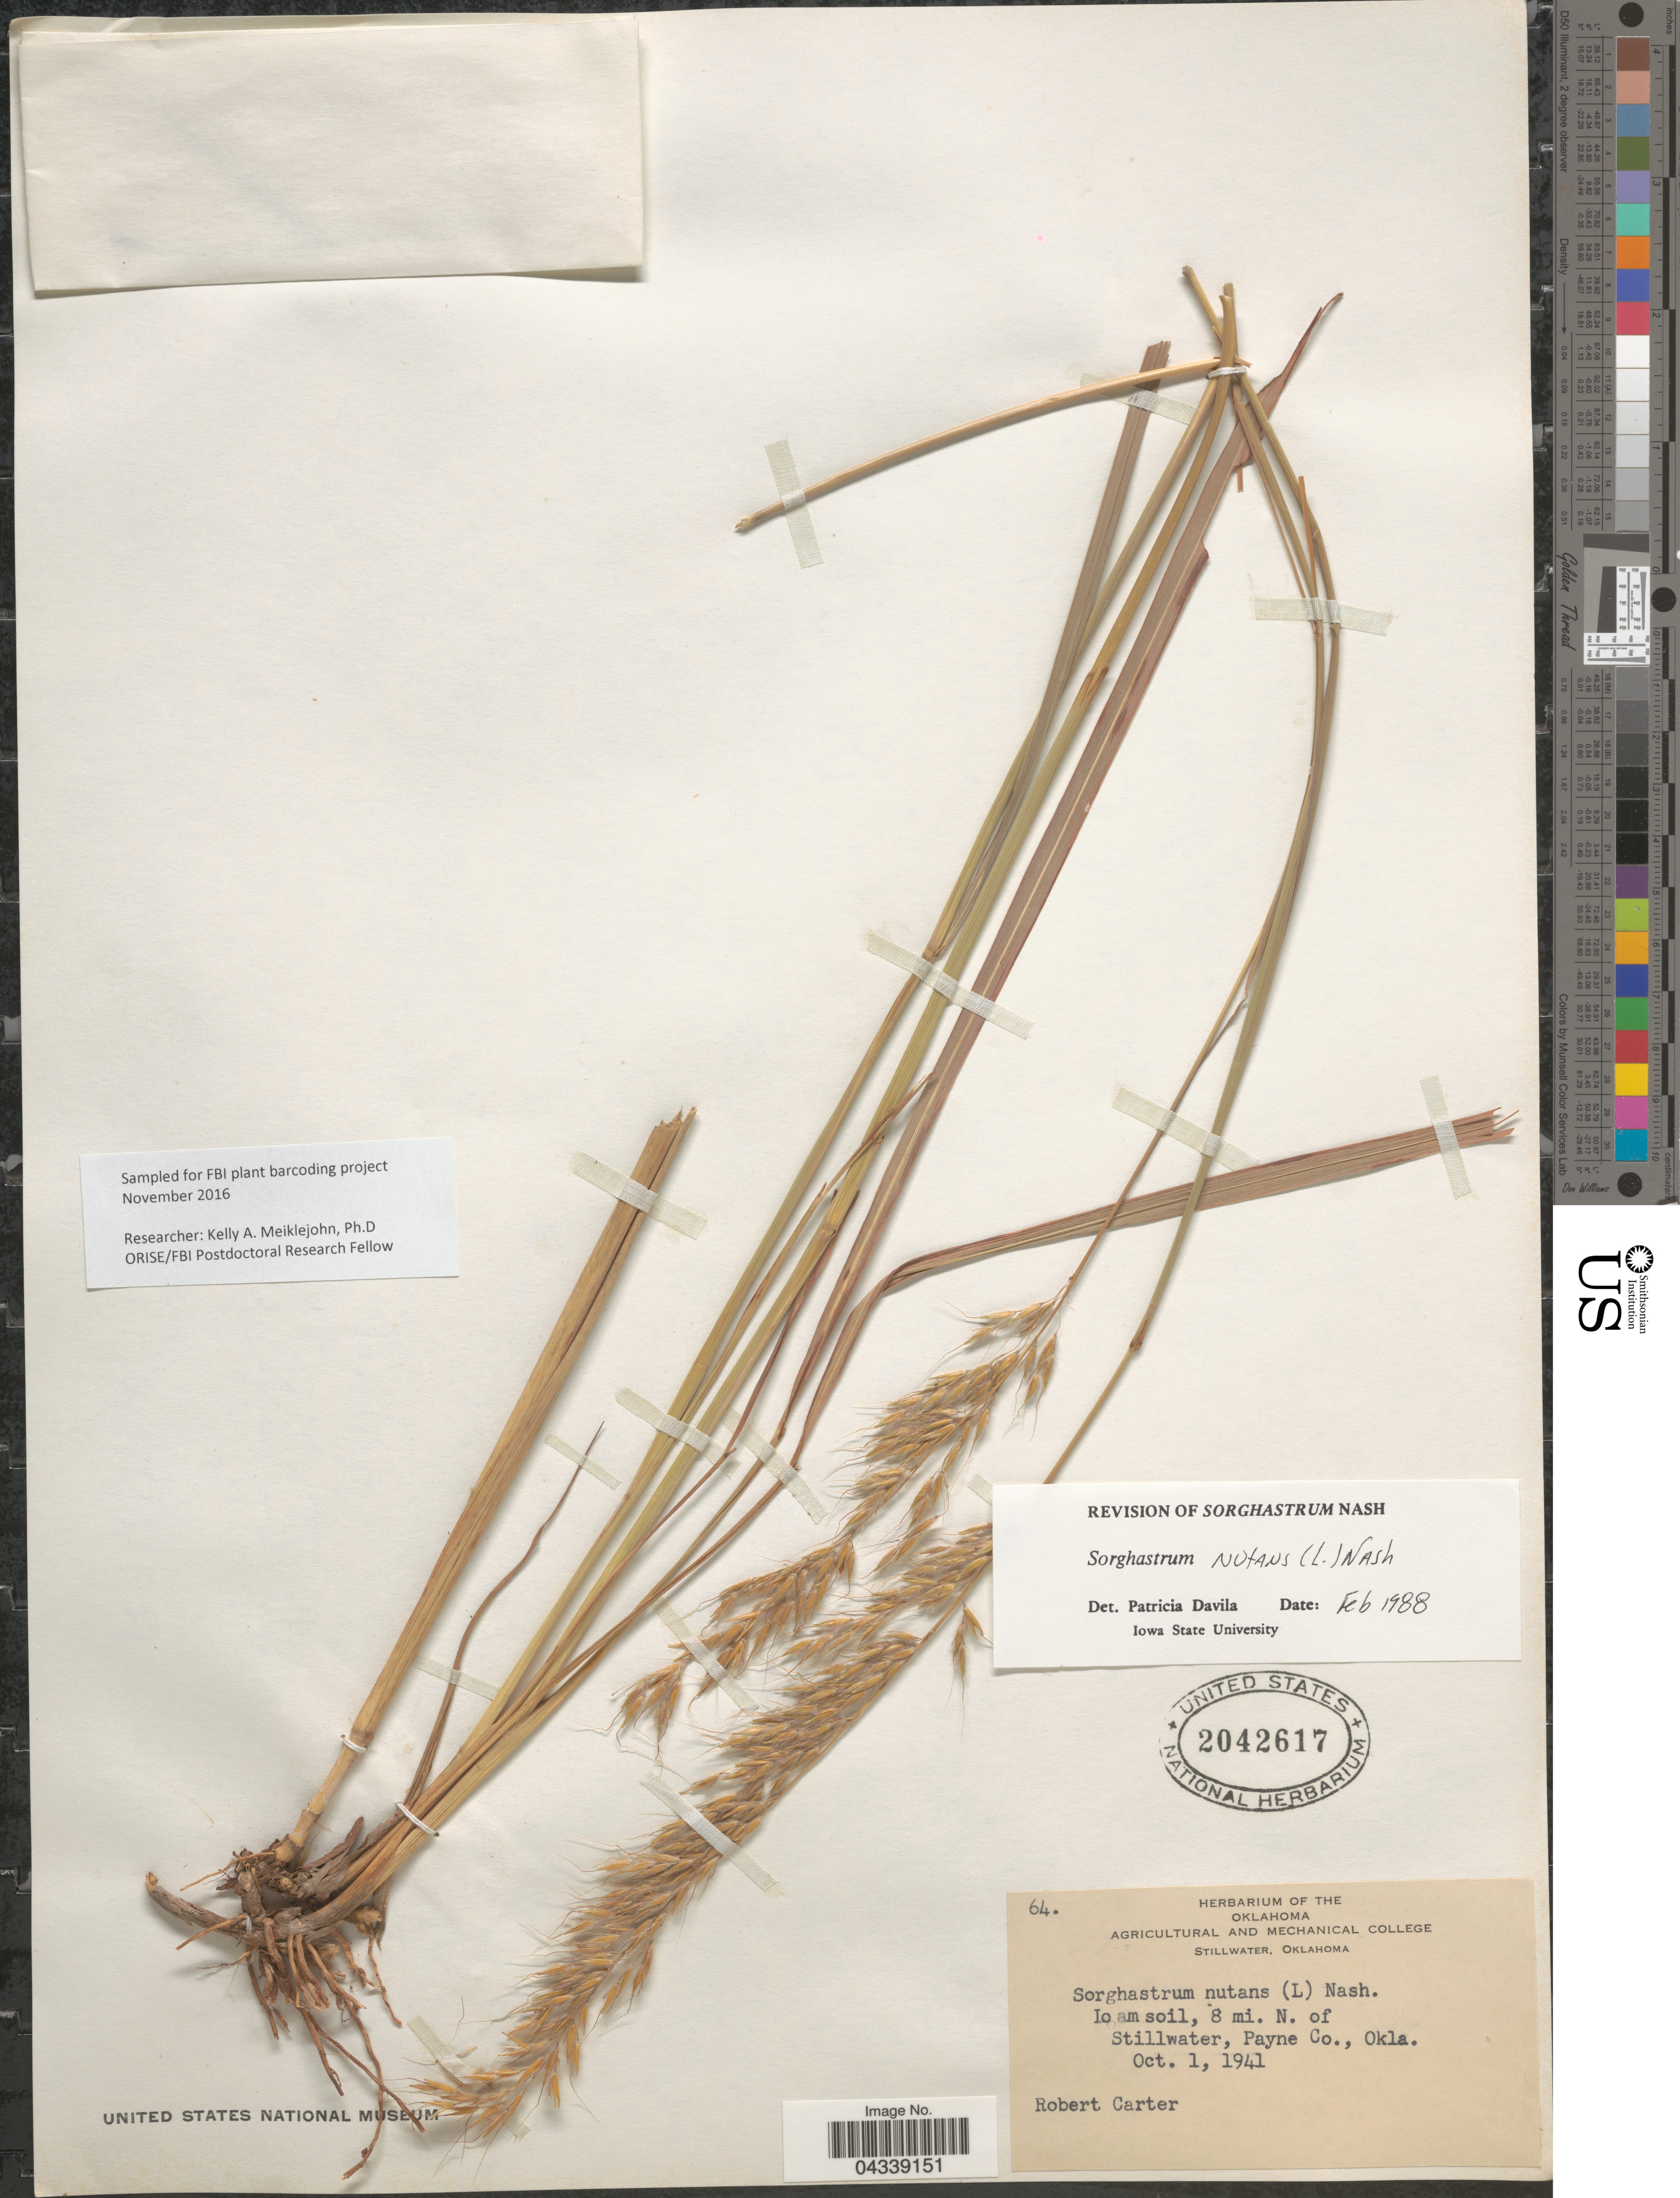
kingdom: Plantae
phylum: Tracheophyta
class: Liliopsida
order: Poales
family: Poaceae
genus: Sorghastrum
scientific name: Sorghastrum nutans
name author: (L.) Nash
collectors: R. Carter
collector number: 64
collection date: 1941-10-01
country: United States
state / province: Oklahoma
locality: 8 mi. N. of Stillwater, Payne Co.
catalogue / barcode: US 2042617